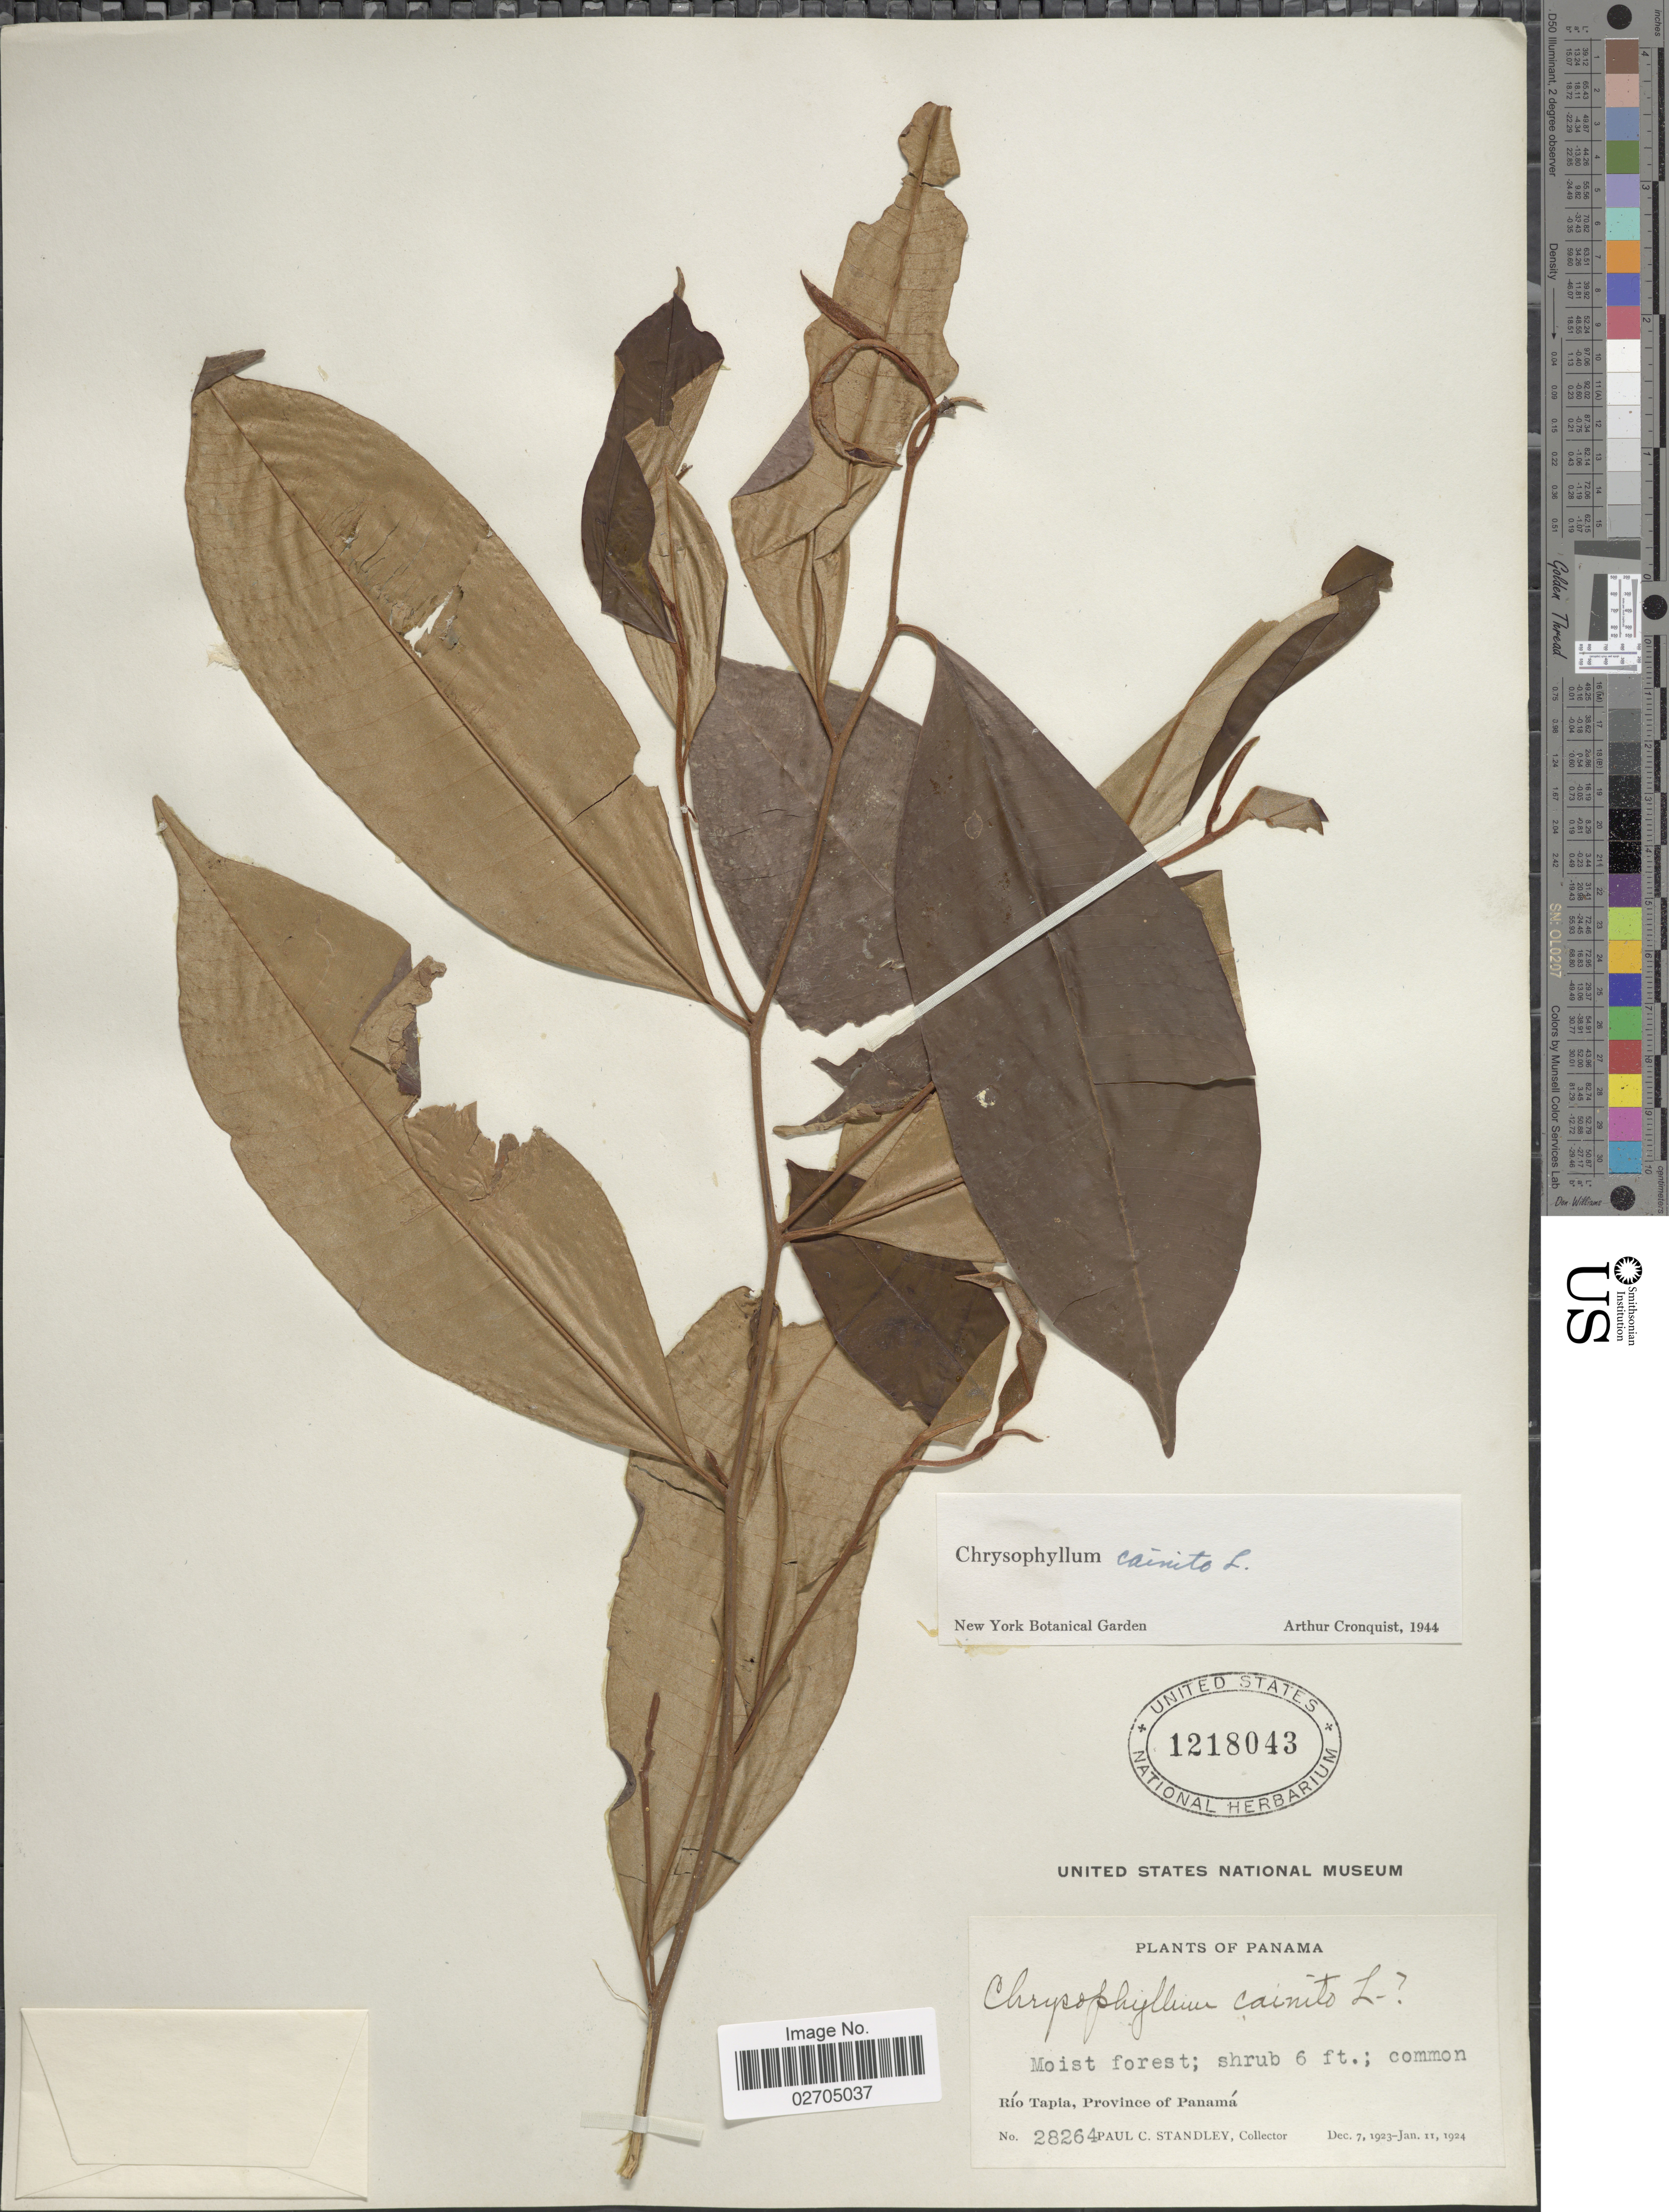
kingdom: Plantae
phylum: Tracheophyta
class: Magnoliopsida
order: Ericales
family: Sapotaceae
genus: Chrysophyllum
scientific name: Chrysophyllum cainito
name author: L.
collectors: P. C. Standley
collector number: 28264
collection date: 1923-12-07/1924-01-11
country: Panama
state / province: Panamá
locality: Rio Tapia.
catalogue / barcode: US 1218043